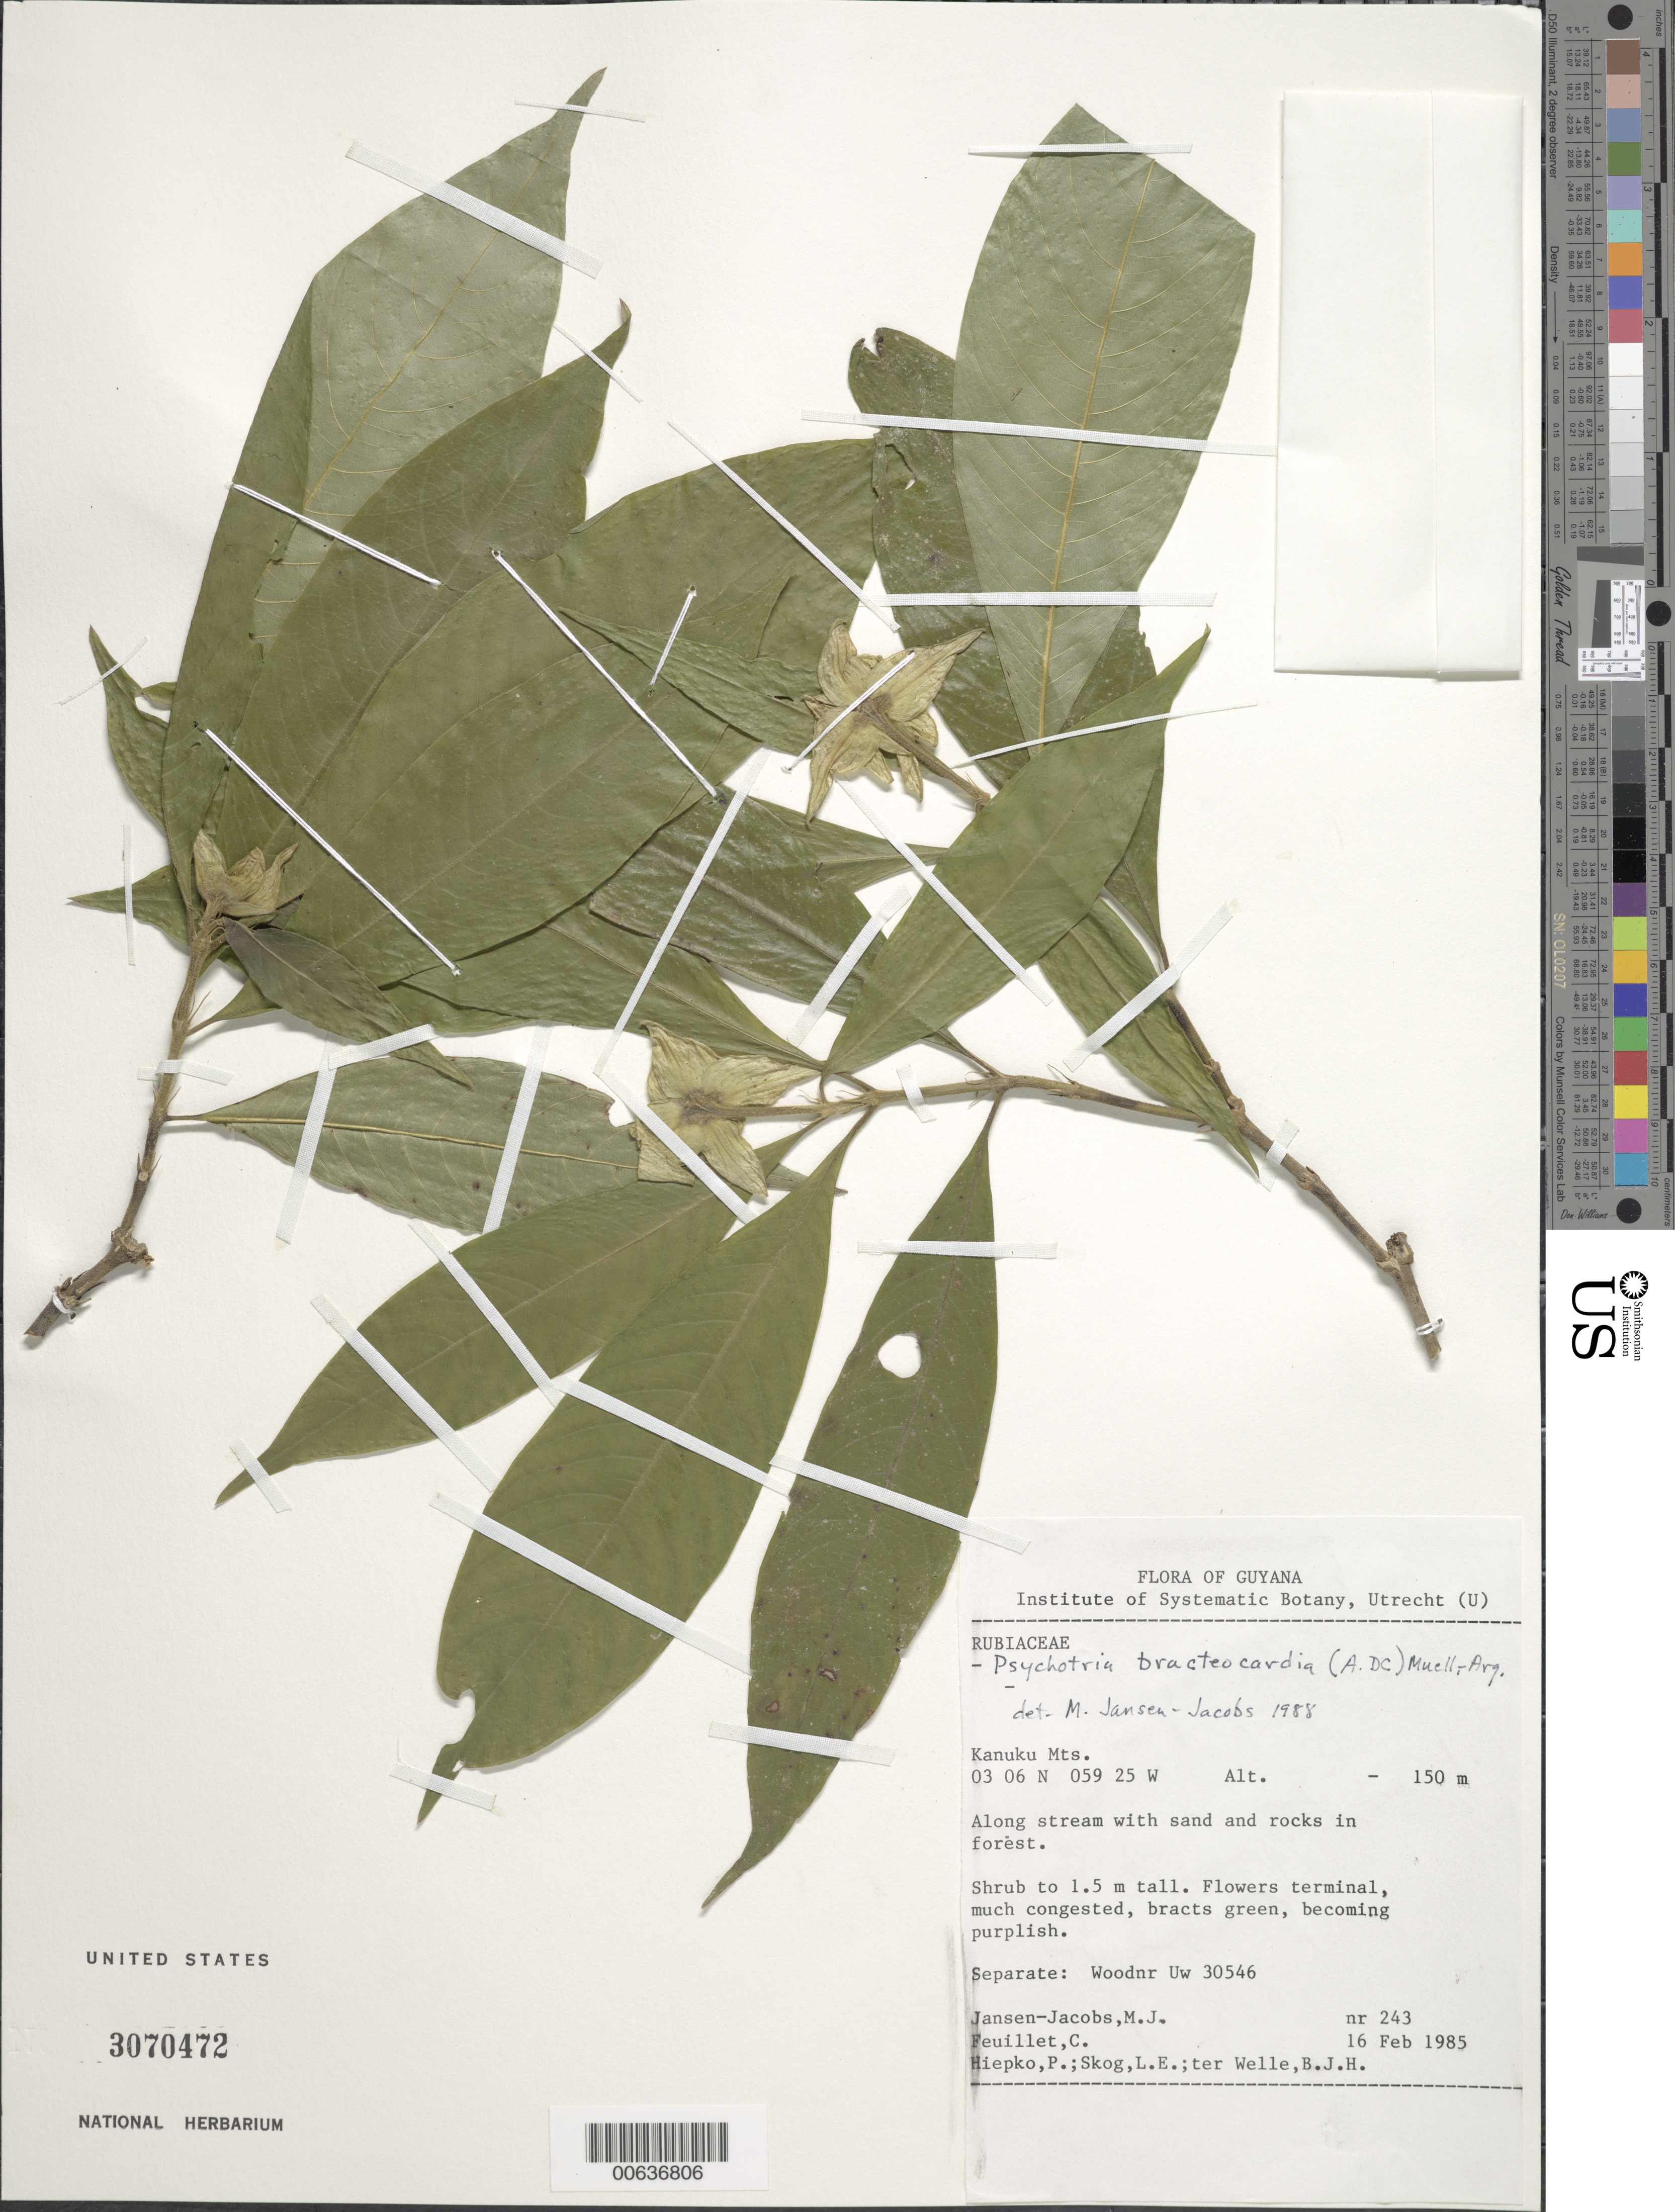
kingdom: Plantae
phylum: Tracheophyta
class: Magnoliopsida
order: Gentianales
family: Rubiaceae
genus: Palicourea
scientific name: Palicourea bracteocardia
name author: (DC.) Delprete & J.H. Kirkbr.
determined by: Kirkbride, J. H., Jr.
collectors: M. J. Jansen-Jacobs, C. Feuillet, P. H. Hiepko, L. E. Skog & B. Welle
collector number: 243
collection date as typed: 16-Feb-85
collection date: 1985-02-16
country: Guyana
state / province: U. Takutu-U. Essequibo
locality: Kanuku Mts., Rupununi R.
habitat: Along stream with sand and rocks in forest.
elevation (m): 150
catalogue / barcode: US 3070472